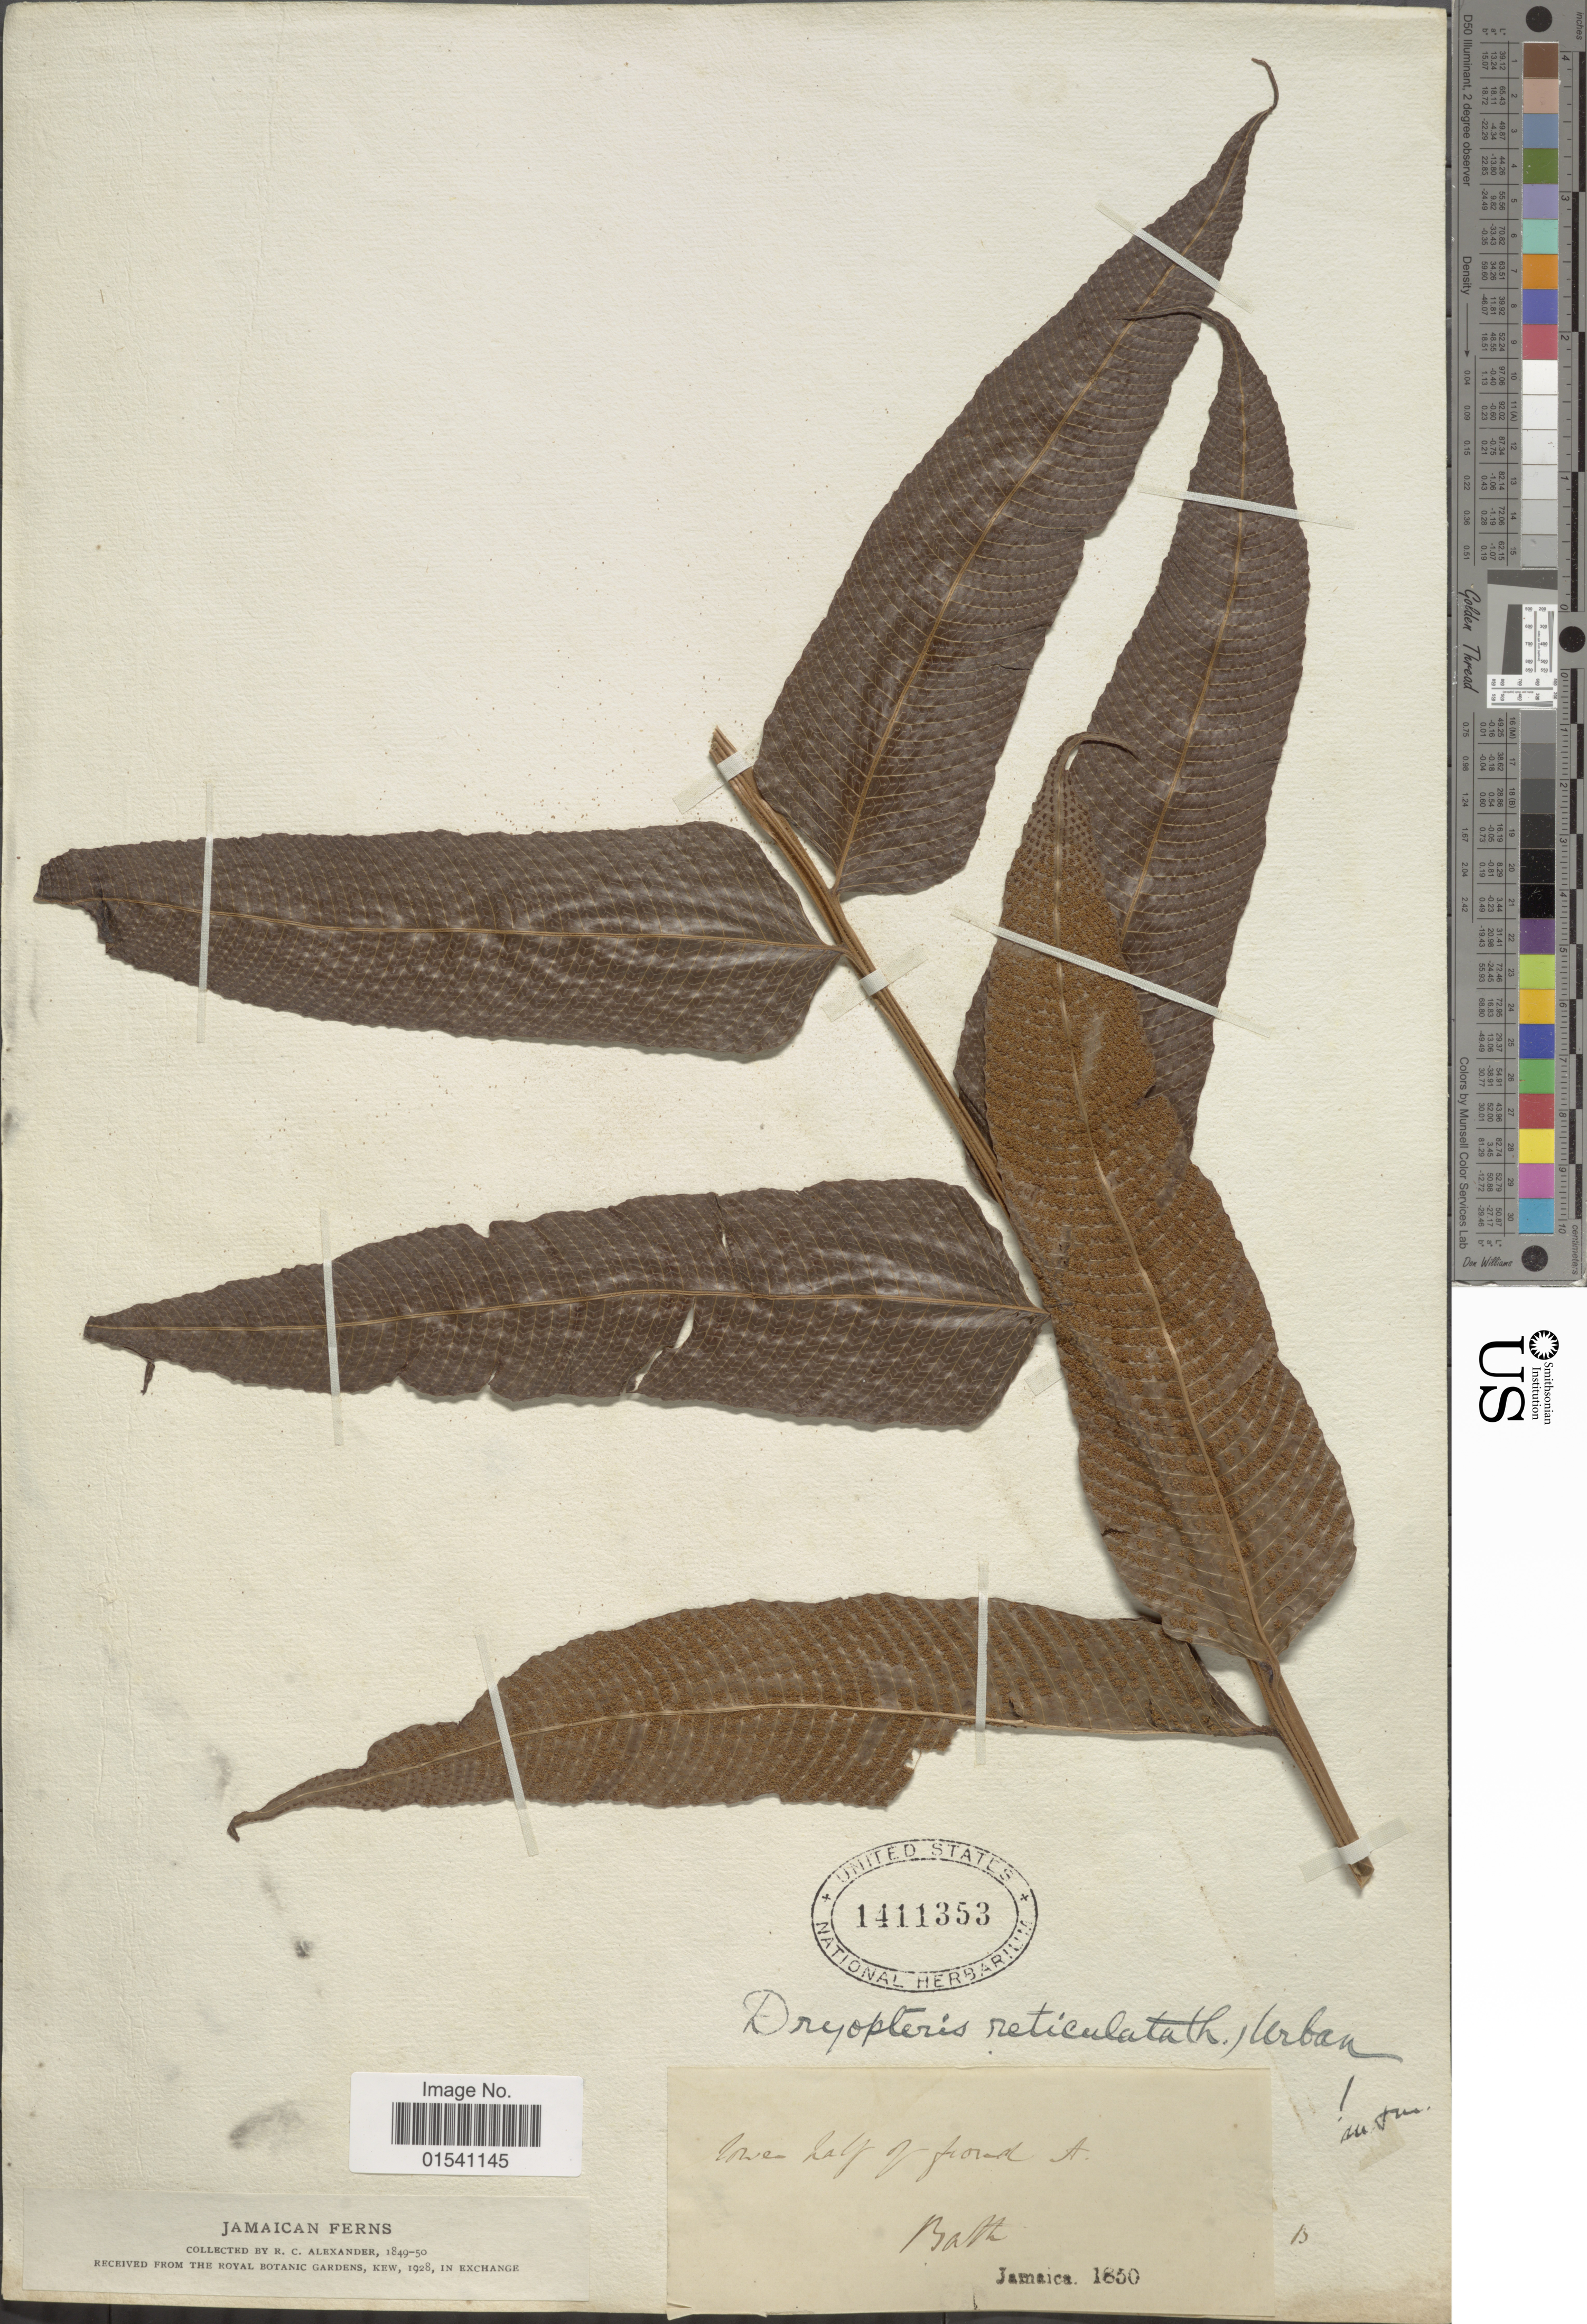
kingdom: Plantae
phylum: Tracheophyta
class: Polypodiopsida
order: Polypodiales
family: Thelypteridaceae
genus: Meniscium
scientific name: Meniscium reticulatum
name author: (L.) Sw.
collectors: Batt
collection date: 1850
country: Jamaica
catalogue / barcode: US 1411353